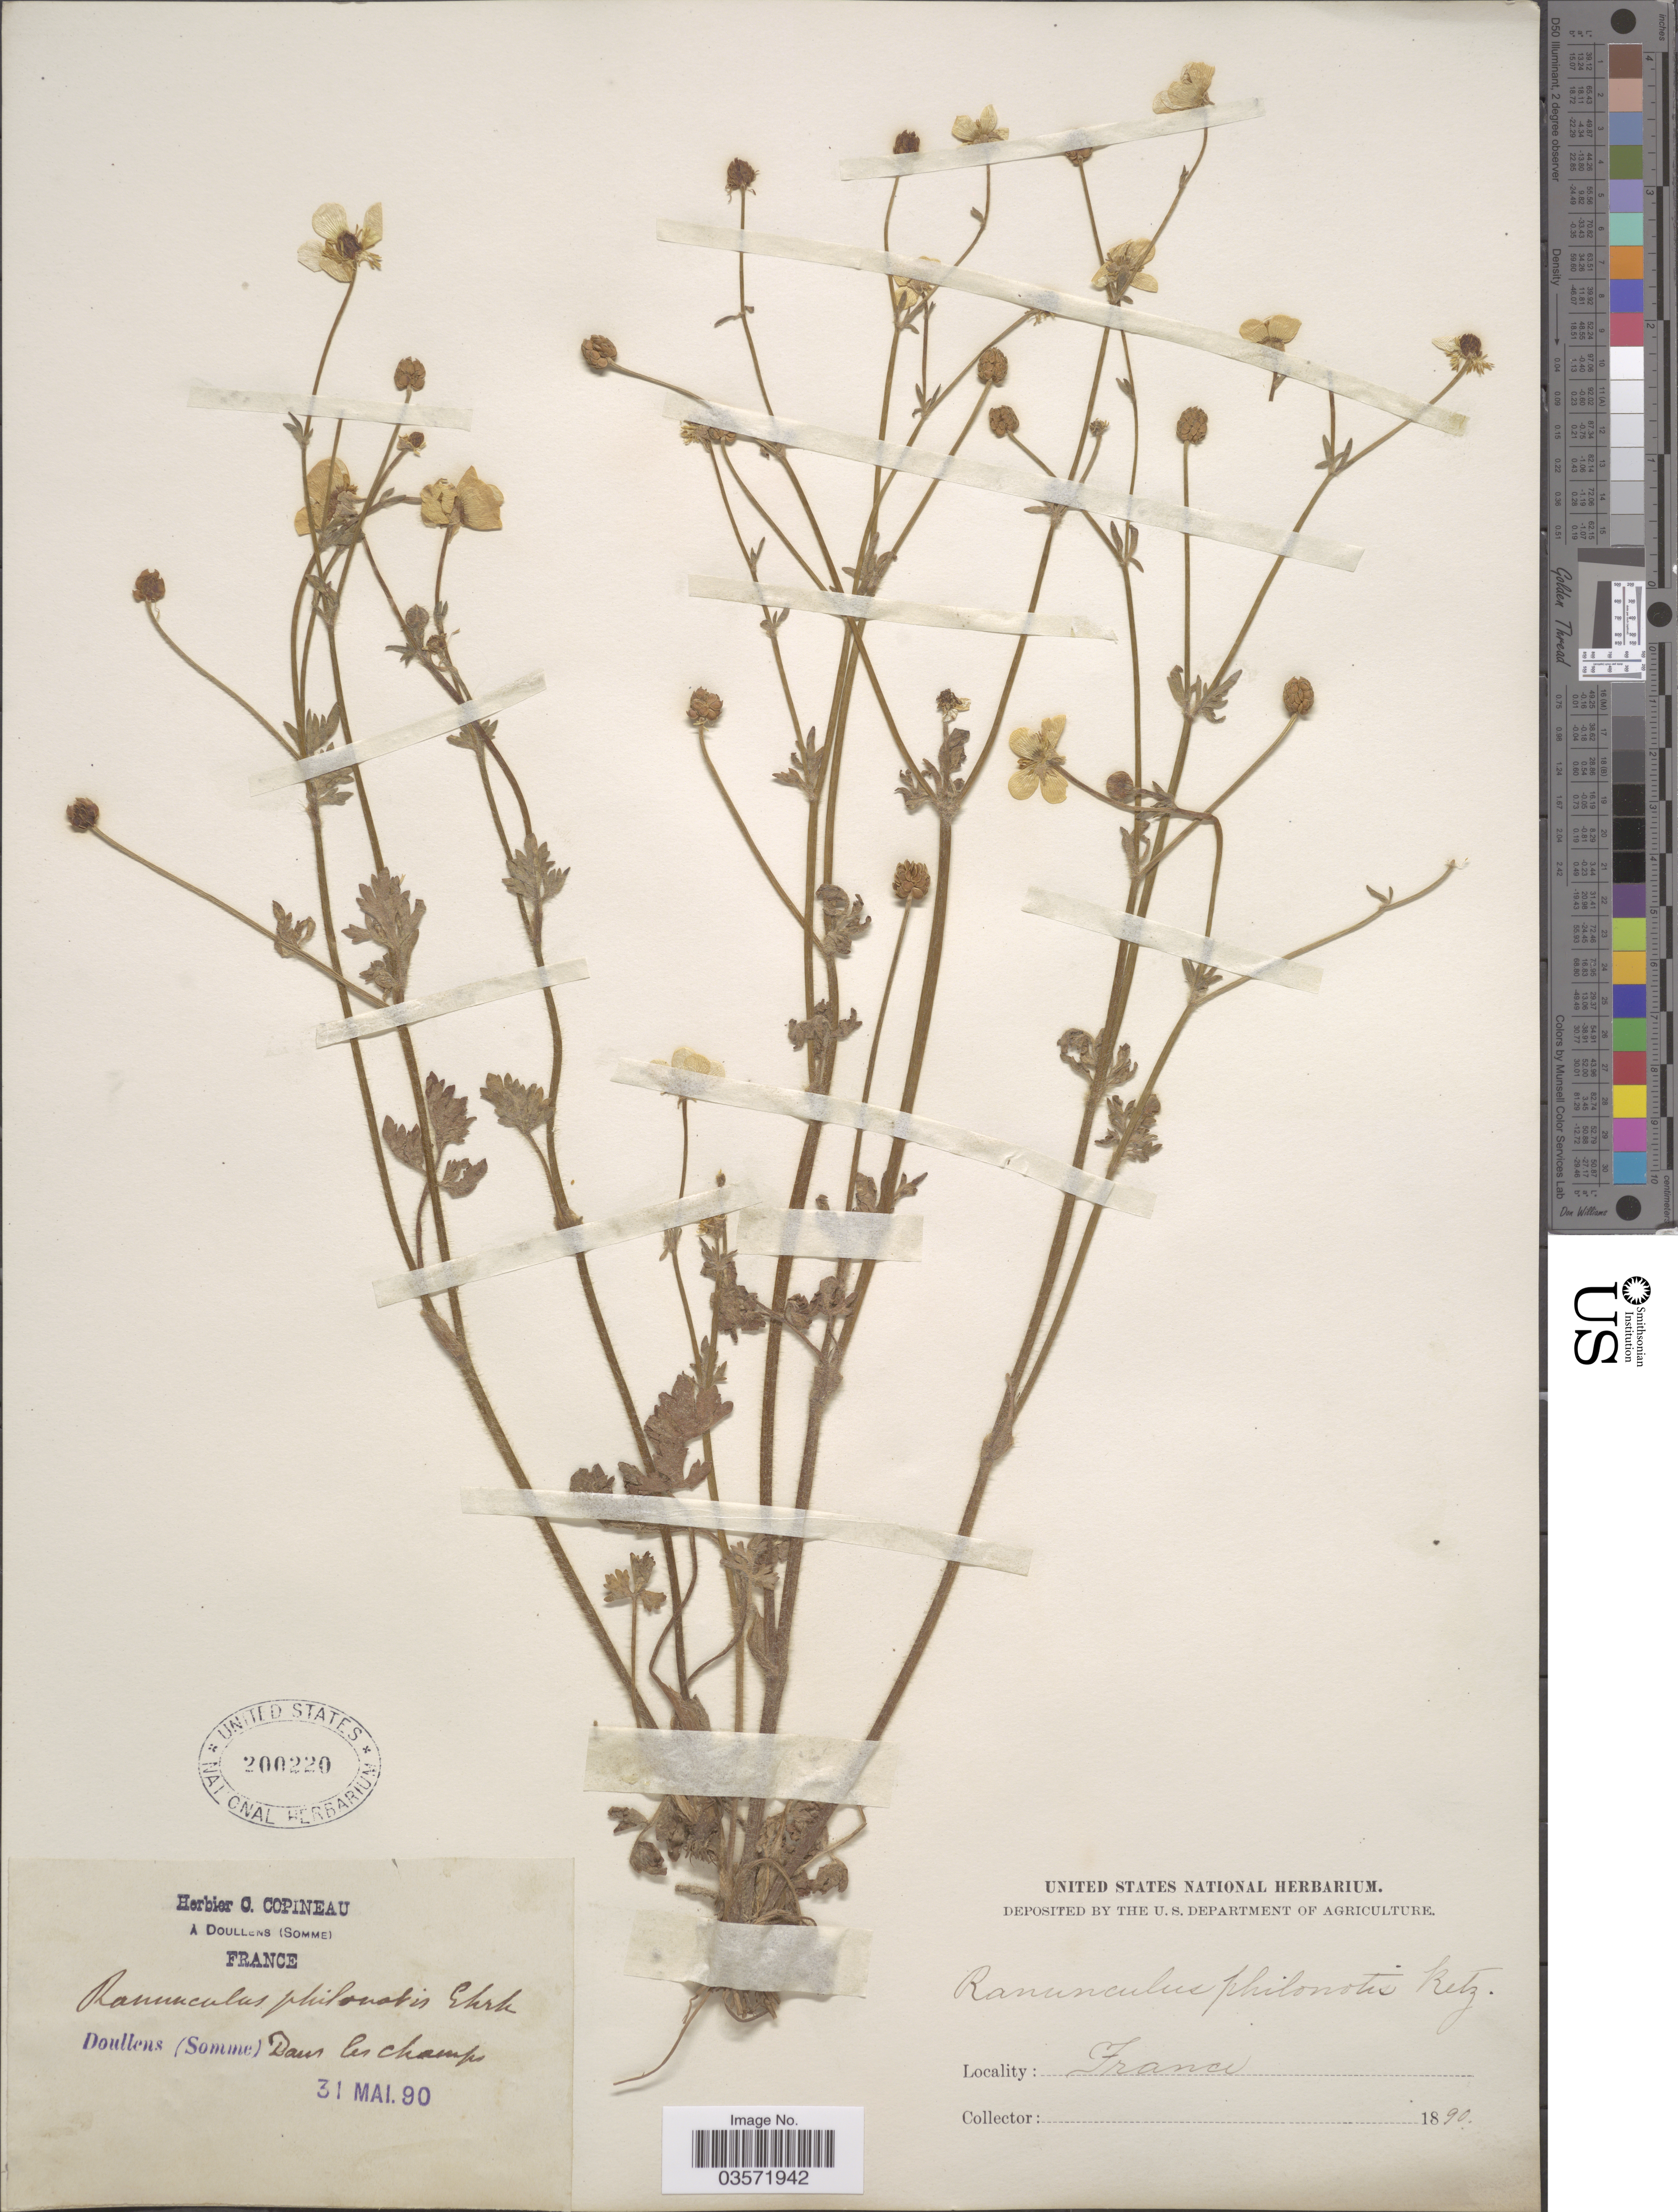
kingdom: Plantae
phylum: Tracheophyta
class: Magnoliopsida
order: Ranunculales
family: Ranunculaceae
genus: Ranunculus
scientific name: Ranunculus philonotis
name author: Ehrh.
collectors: ex herb. C. Copineau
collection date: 1890-05-31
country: France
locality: Doullens (Somme) Dans les champs.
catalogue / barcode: US 200220